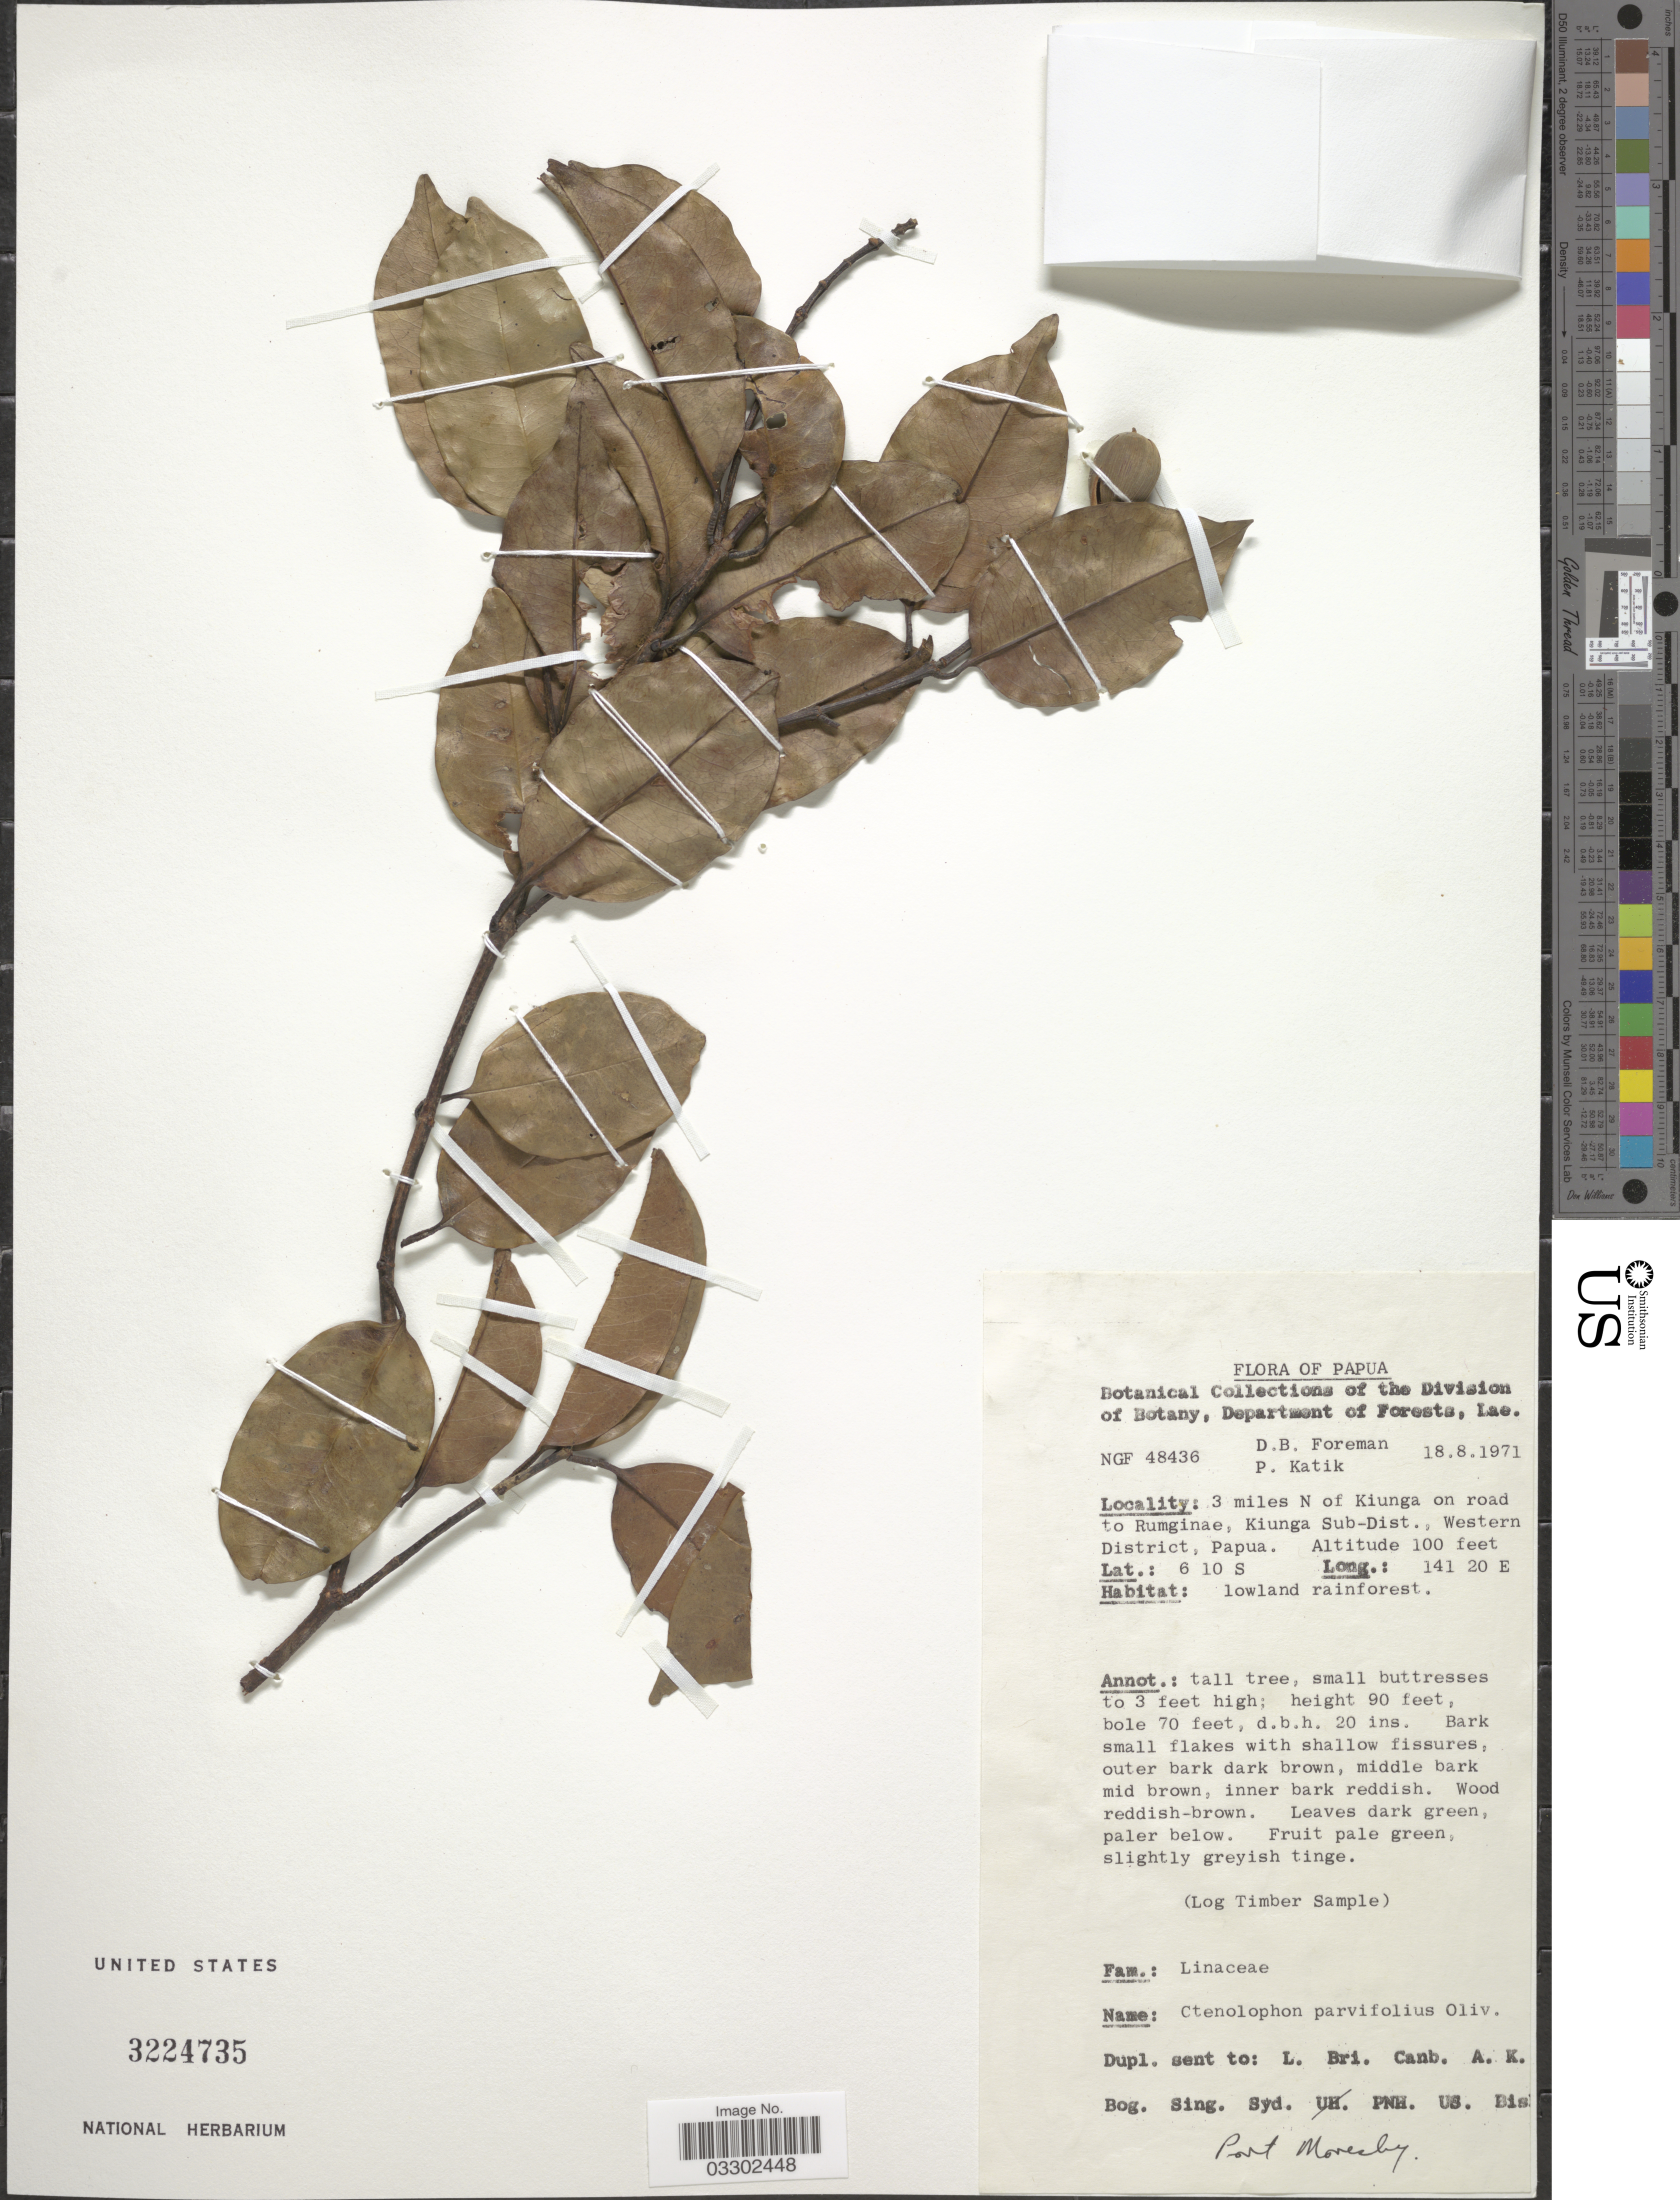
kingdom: Plantae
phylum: Tracheophyta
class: Magnoliopsida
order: Malpighiales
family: Ctenolophonaceae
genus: Ctenolophon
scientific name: Ctenolophon parvifolius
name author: Oliv.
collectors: D. Foreman & P. Katik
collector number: NGF 48436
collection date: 1971-08-18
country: Papua New Guinea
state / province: Manus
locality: Papua. 3 miles N of Kiunga on road to Rumginae, Kiunga Sub-Dist., Western District.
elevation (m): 30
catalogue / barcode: US 3224735